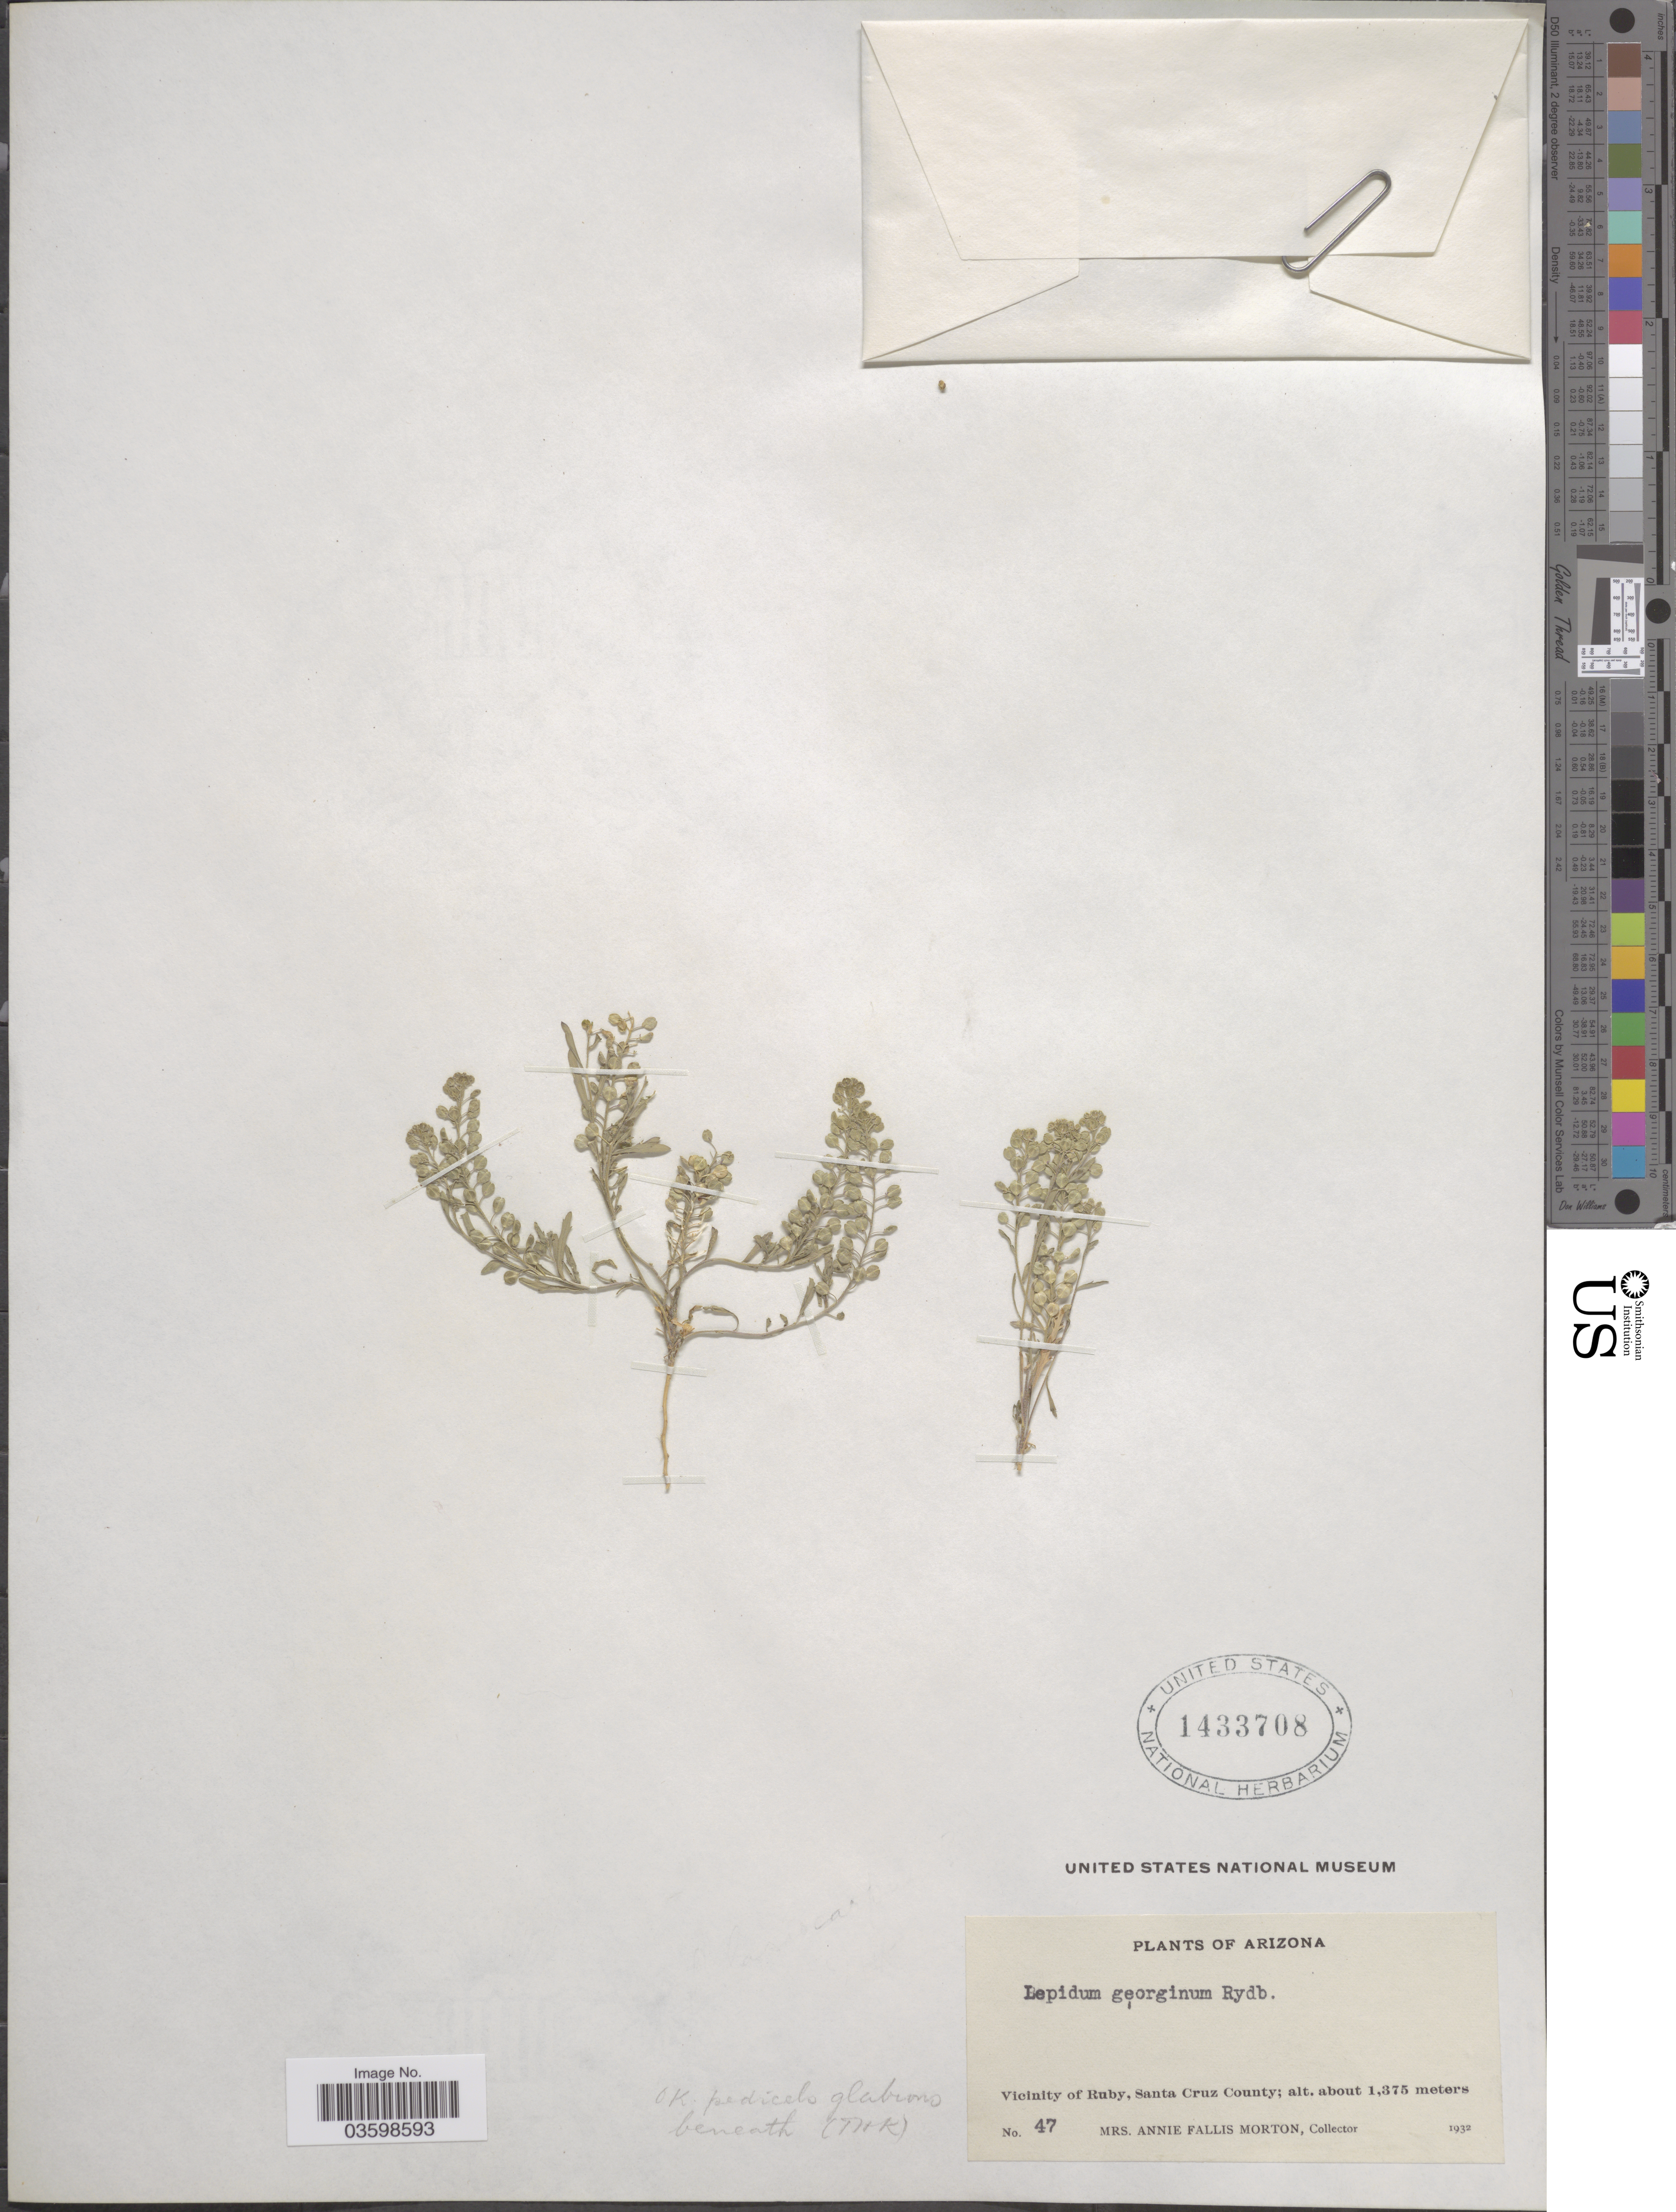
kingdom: Plantae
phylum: Tracheophyta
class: Magnoliopsida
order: Brassicales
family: Brassicaceae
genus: Lepidium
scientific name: Lepidium lasiocarpum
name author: Nutt.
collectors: A. F. Morton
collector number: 47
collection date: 1932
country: United States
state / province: Arizona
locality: Vicinity of Ruby, Santa Cruz County.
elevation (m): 1375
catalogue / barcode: US 1433708